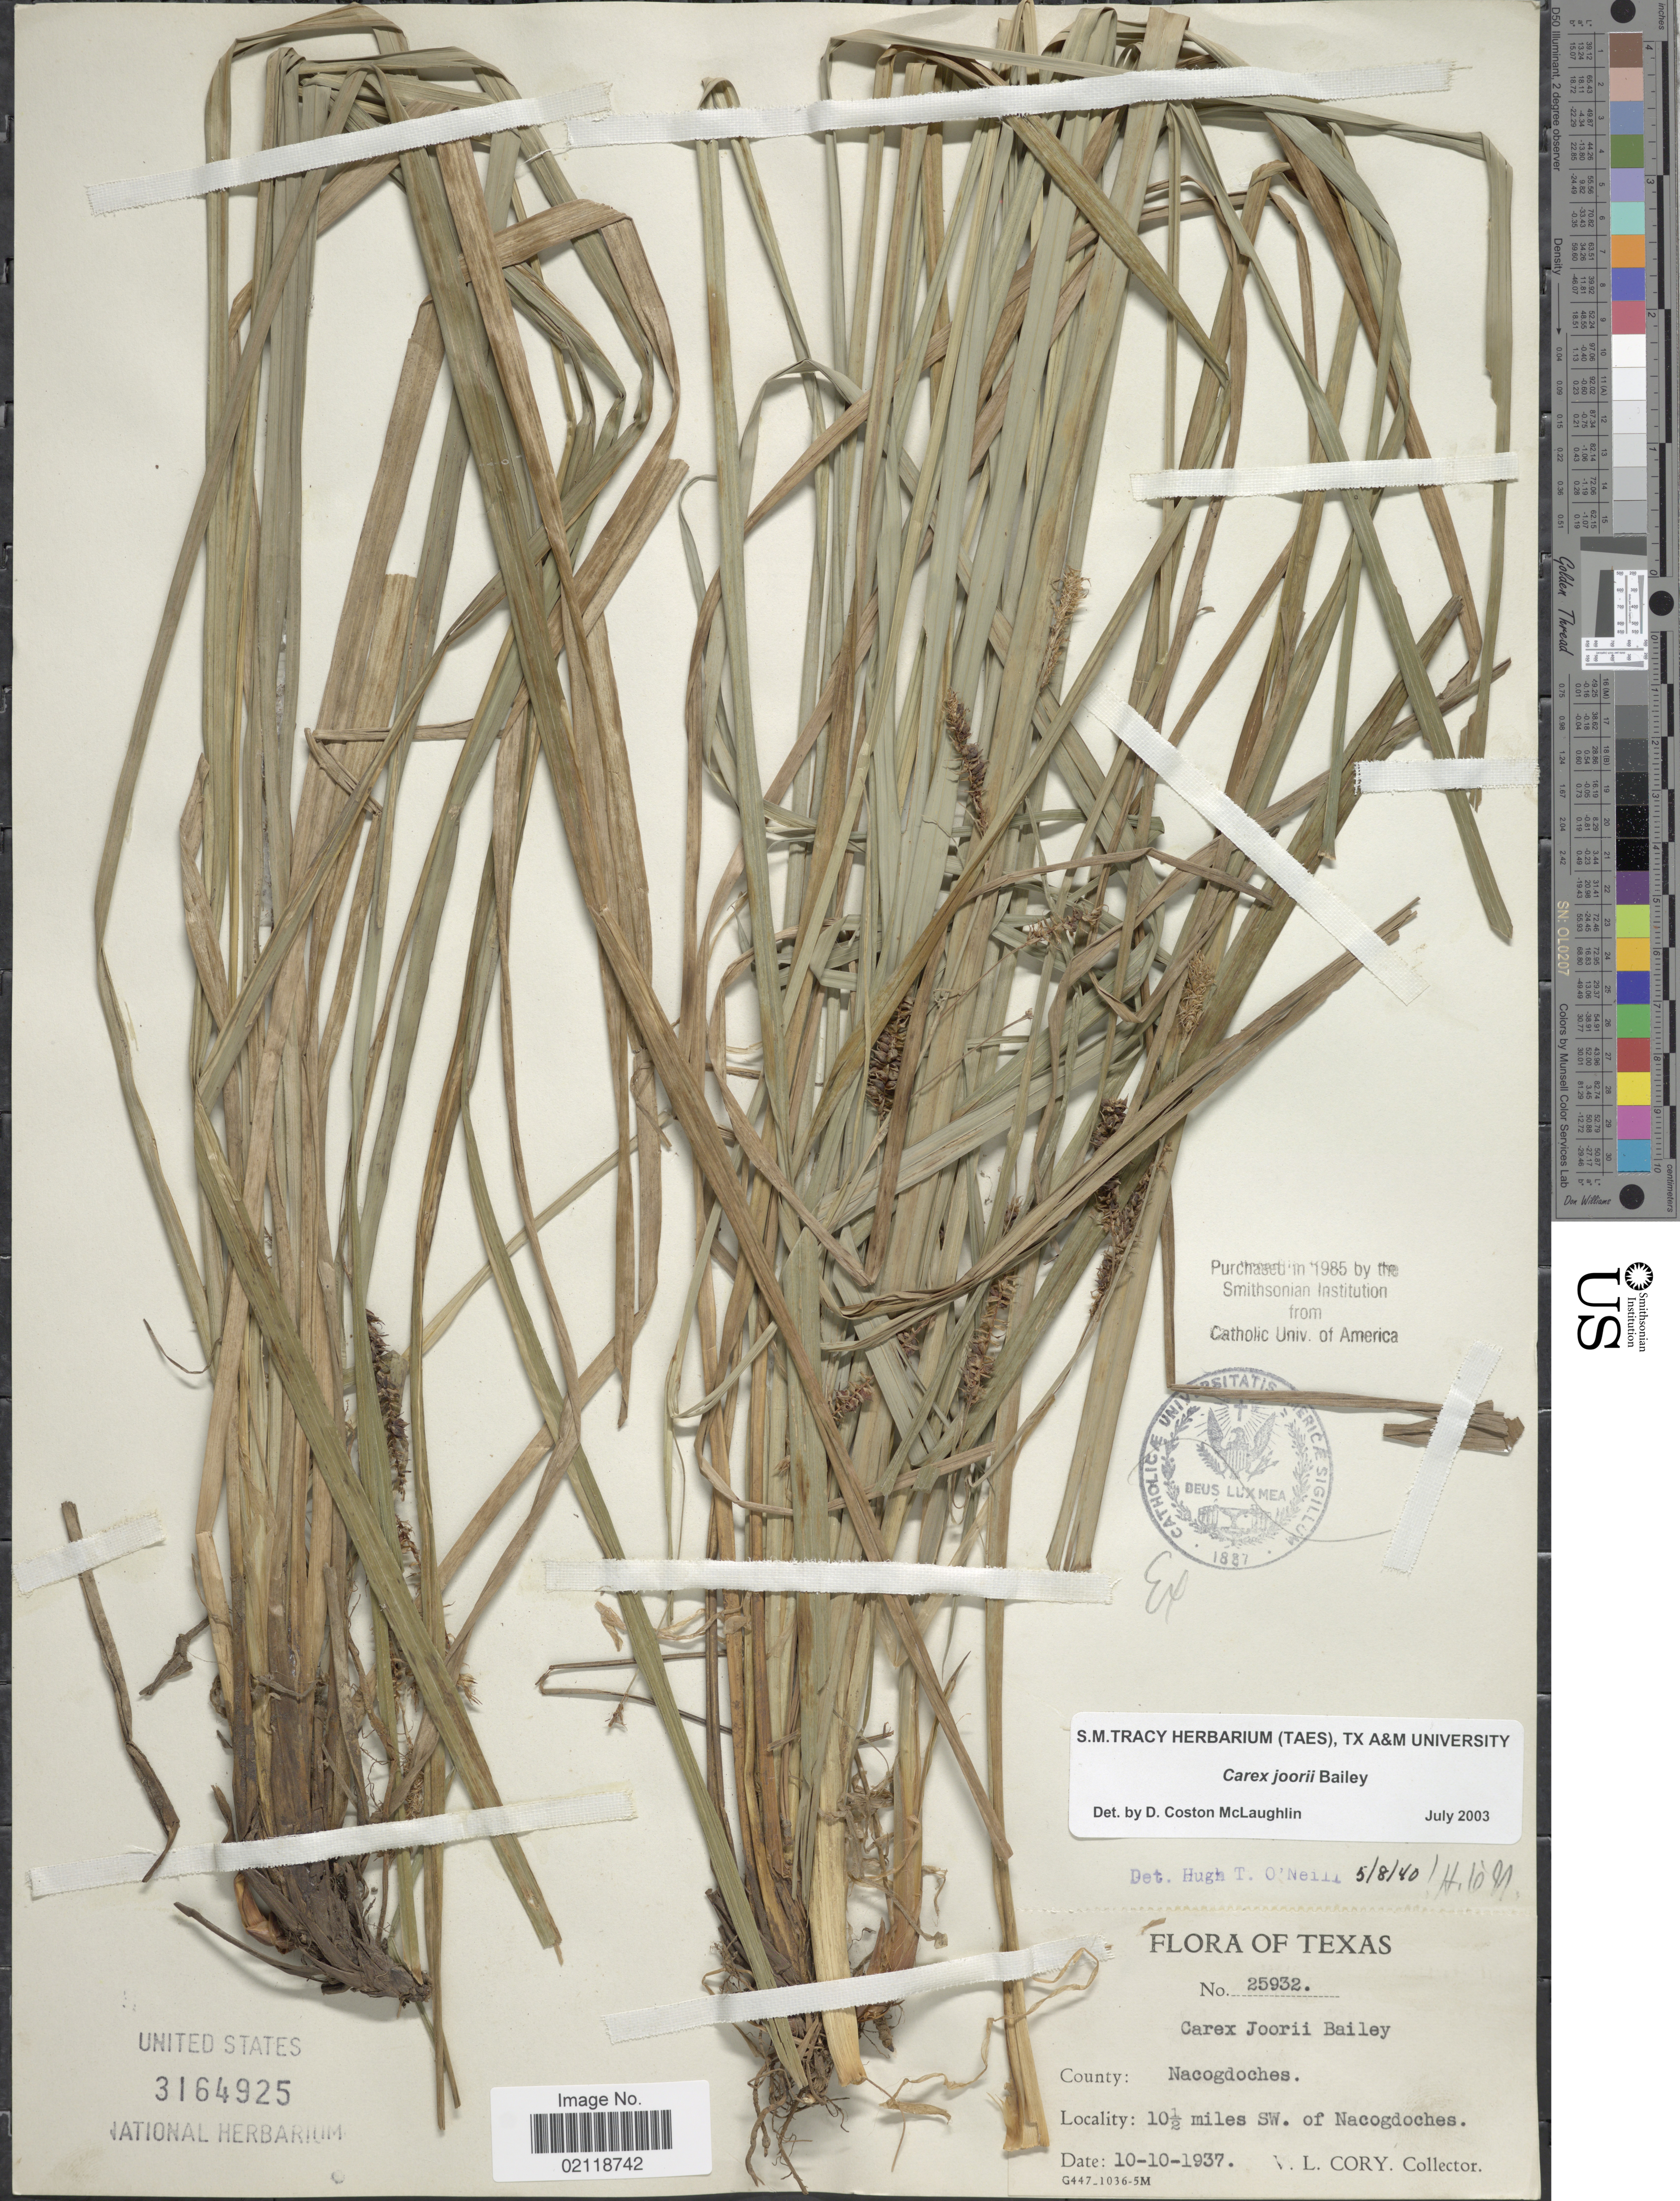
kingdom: Plantae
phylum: Tracheophyta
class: Liliopsida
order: Poales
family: Cyperaceae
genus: Carex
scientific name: Carex joorii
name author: L.H. Bailey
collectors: V. Cory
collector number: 25932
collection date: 1937-10-10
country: United States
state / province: Texas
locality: County: Nacogdoches, 10 1/2 miles SW. of Nacogdoches.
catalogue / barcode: US 3164925